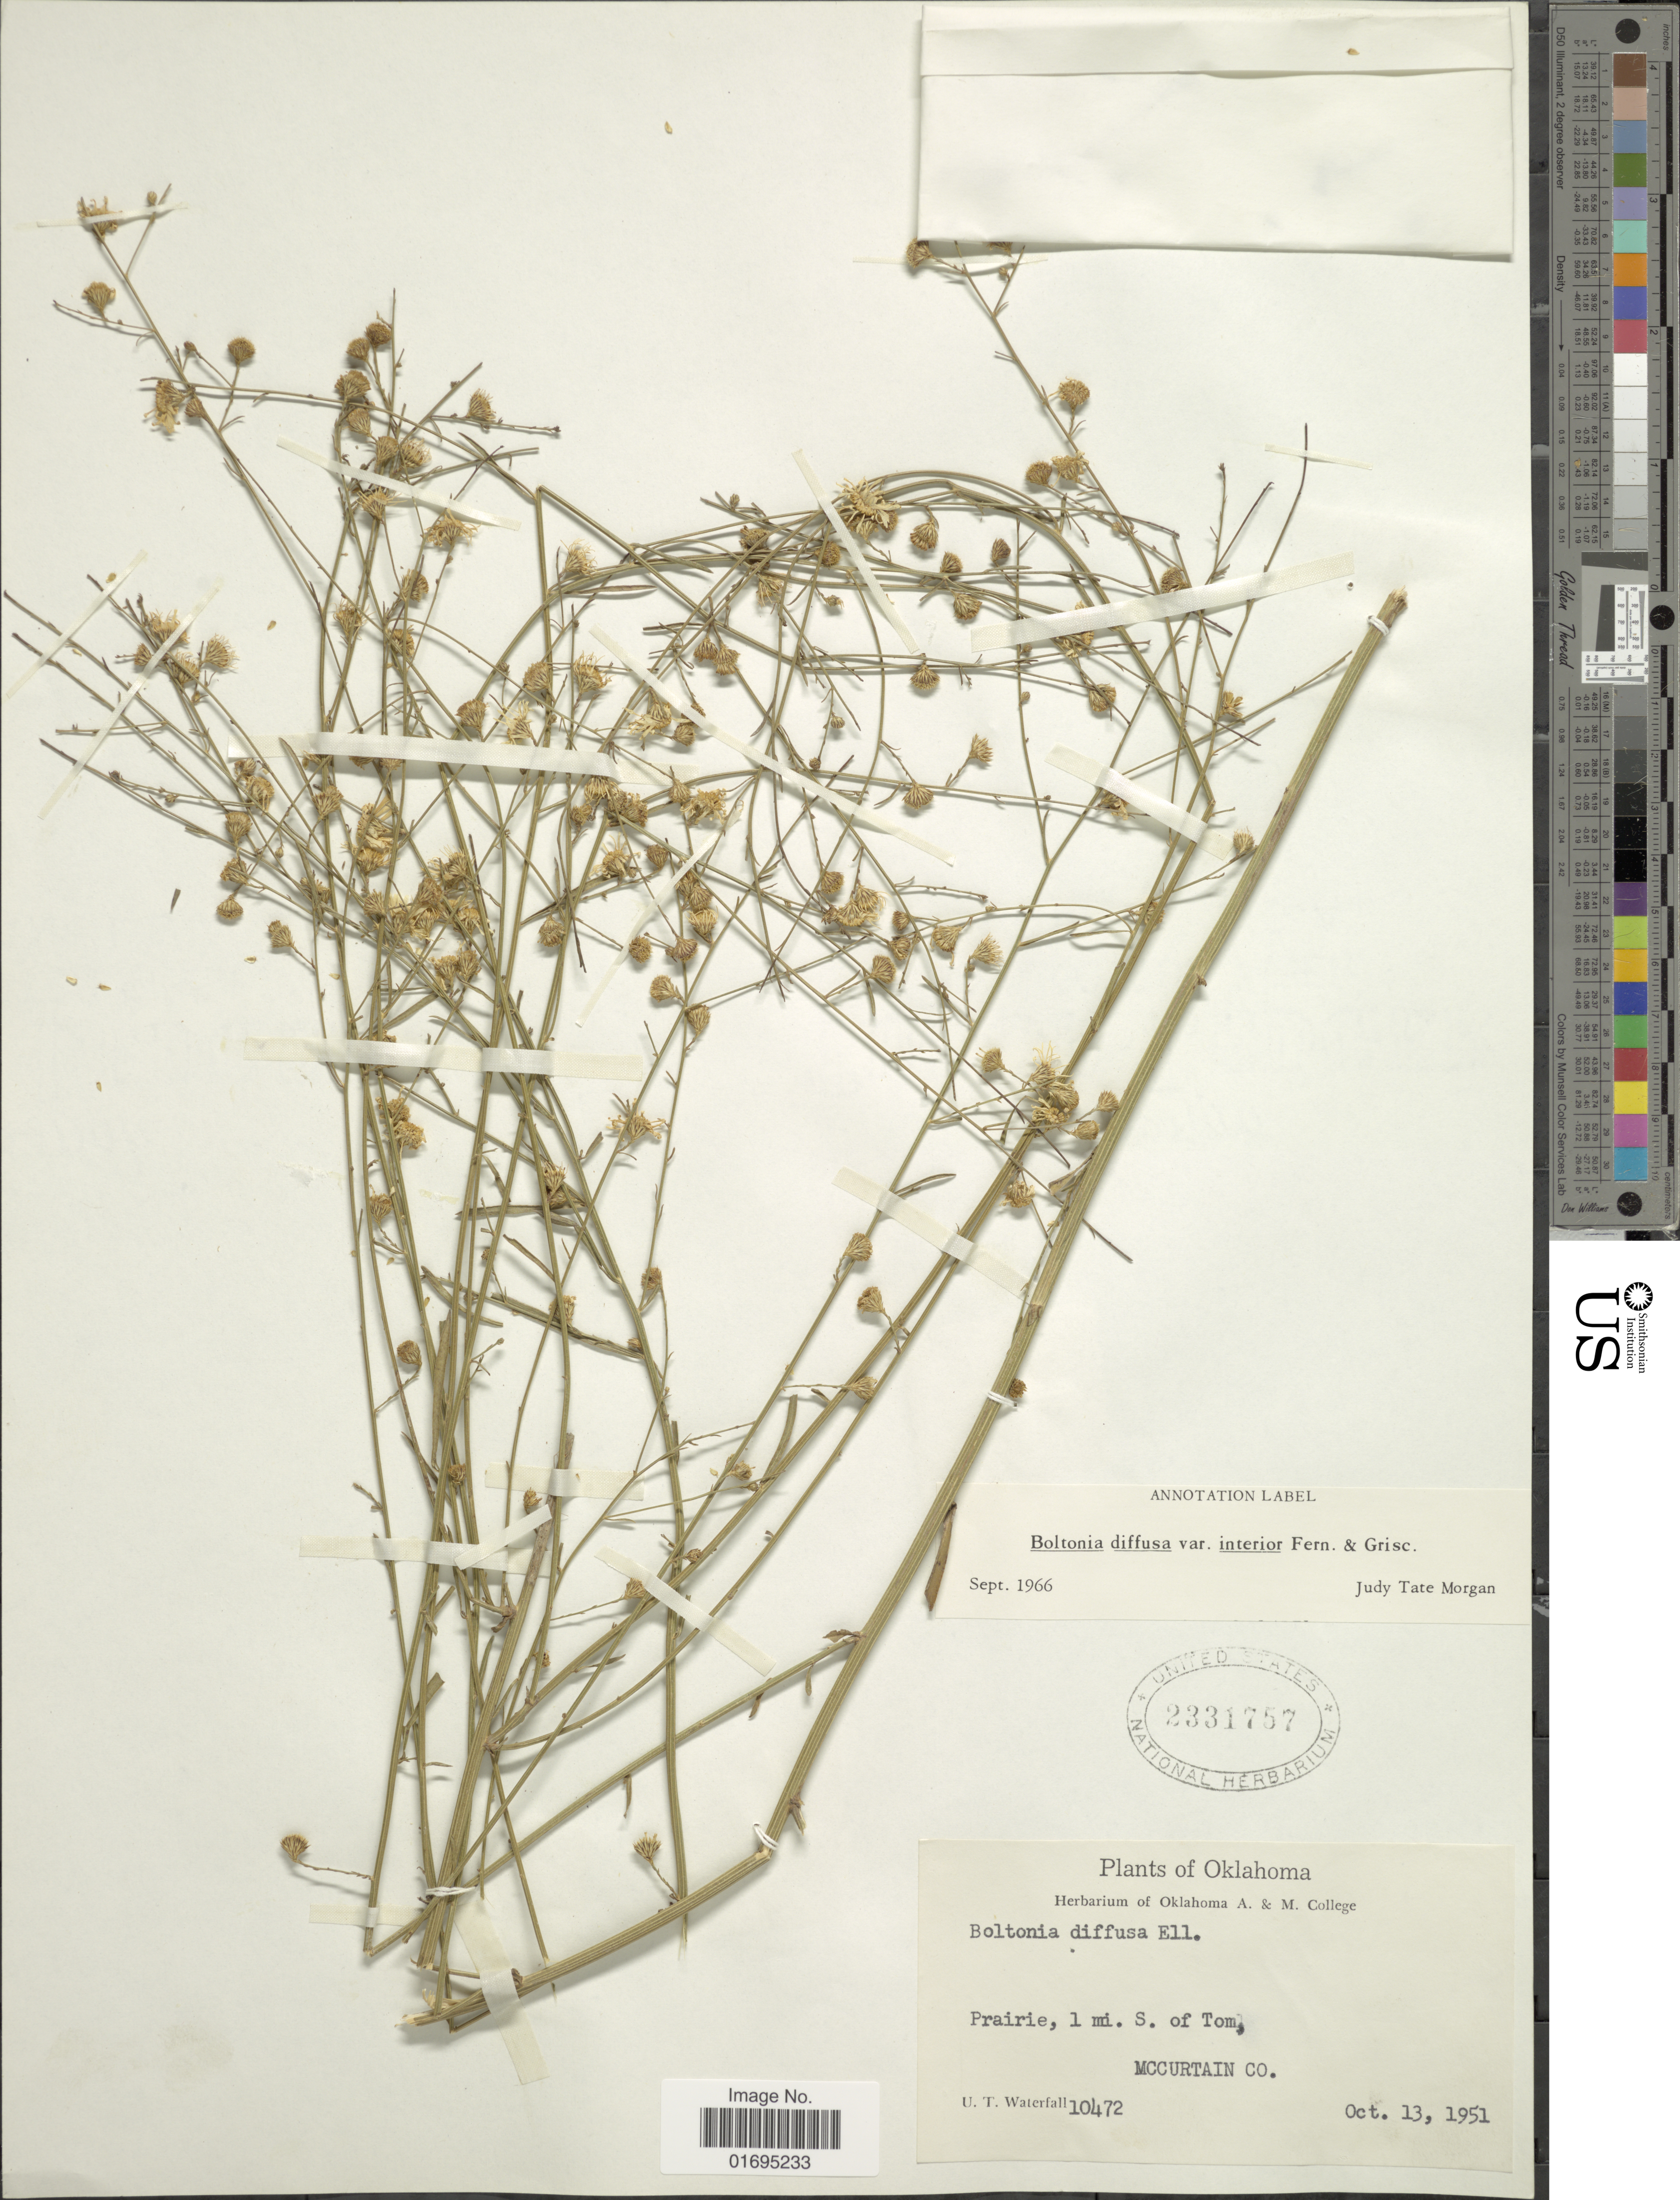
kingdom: Plantae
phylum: Tracheophyta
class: Magnoliopsida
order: Asterales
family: Asteraceae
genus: Boltonia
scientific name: Boltonia diffusa var. interior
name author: Fernald & Griscom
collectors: U. T. Waterfall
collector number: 10472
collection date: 1951-10-13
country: United States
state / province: Oklahoma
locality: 1 mi. S. of Tom, Mccurtain Co.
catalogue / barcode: US 2331757